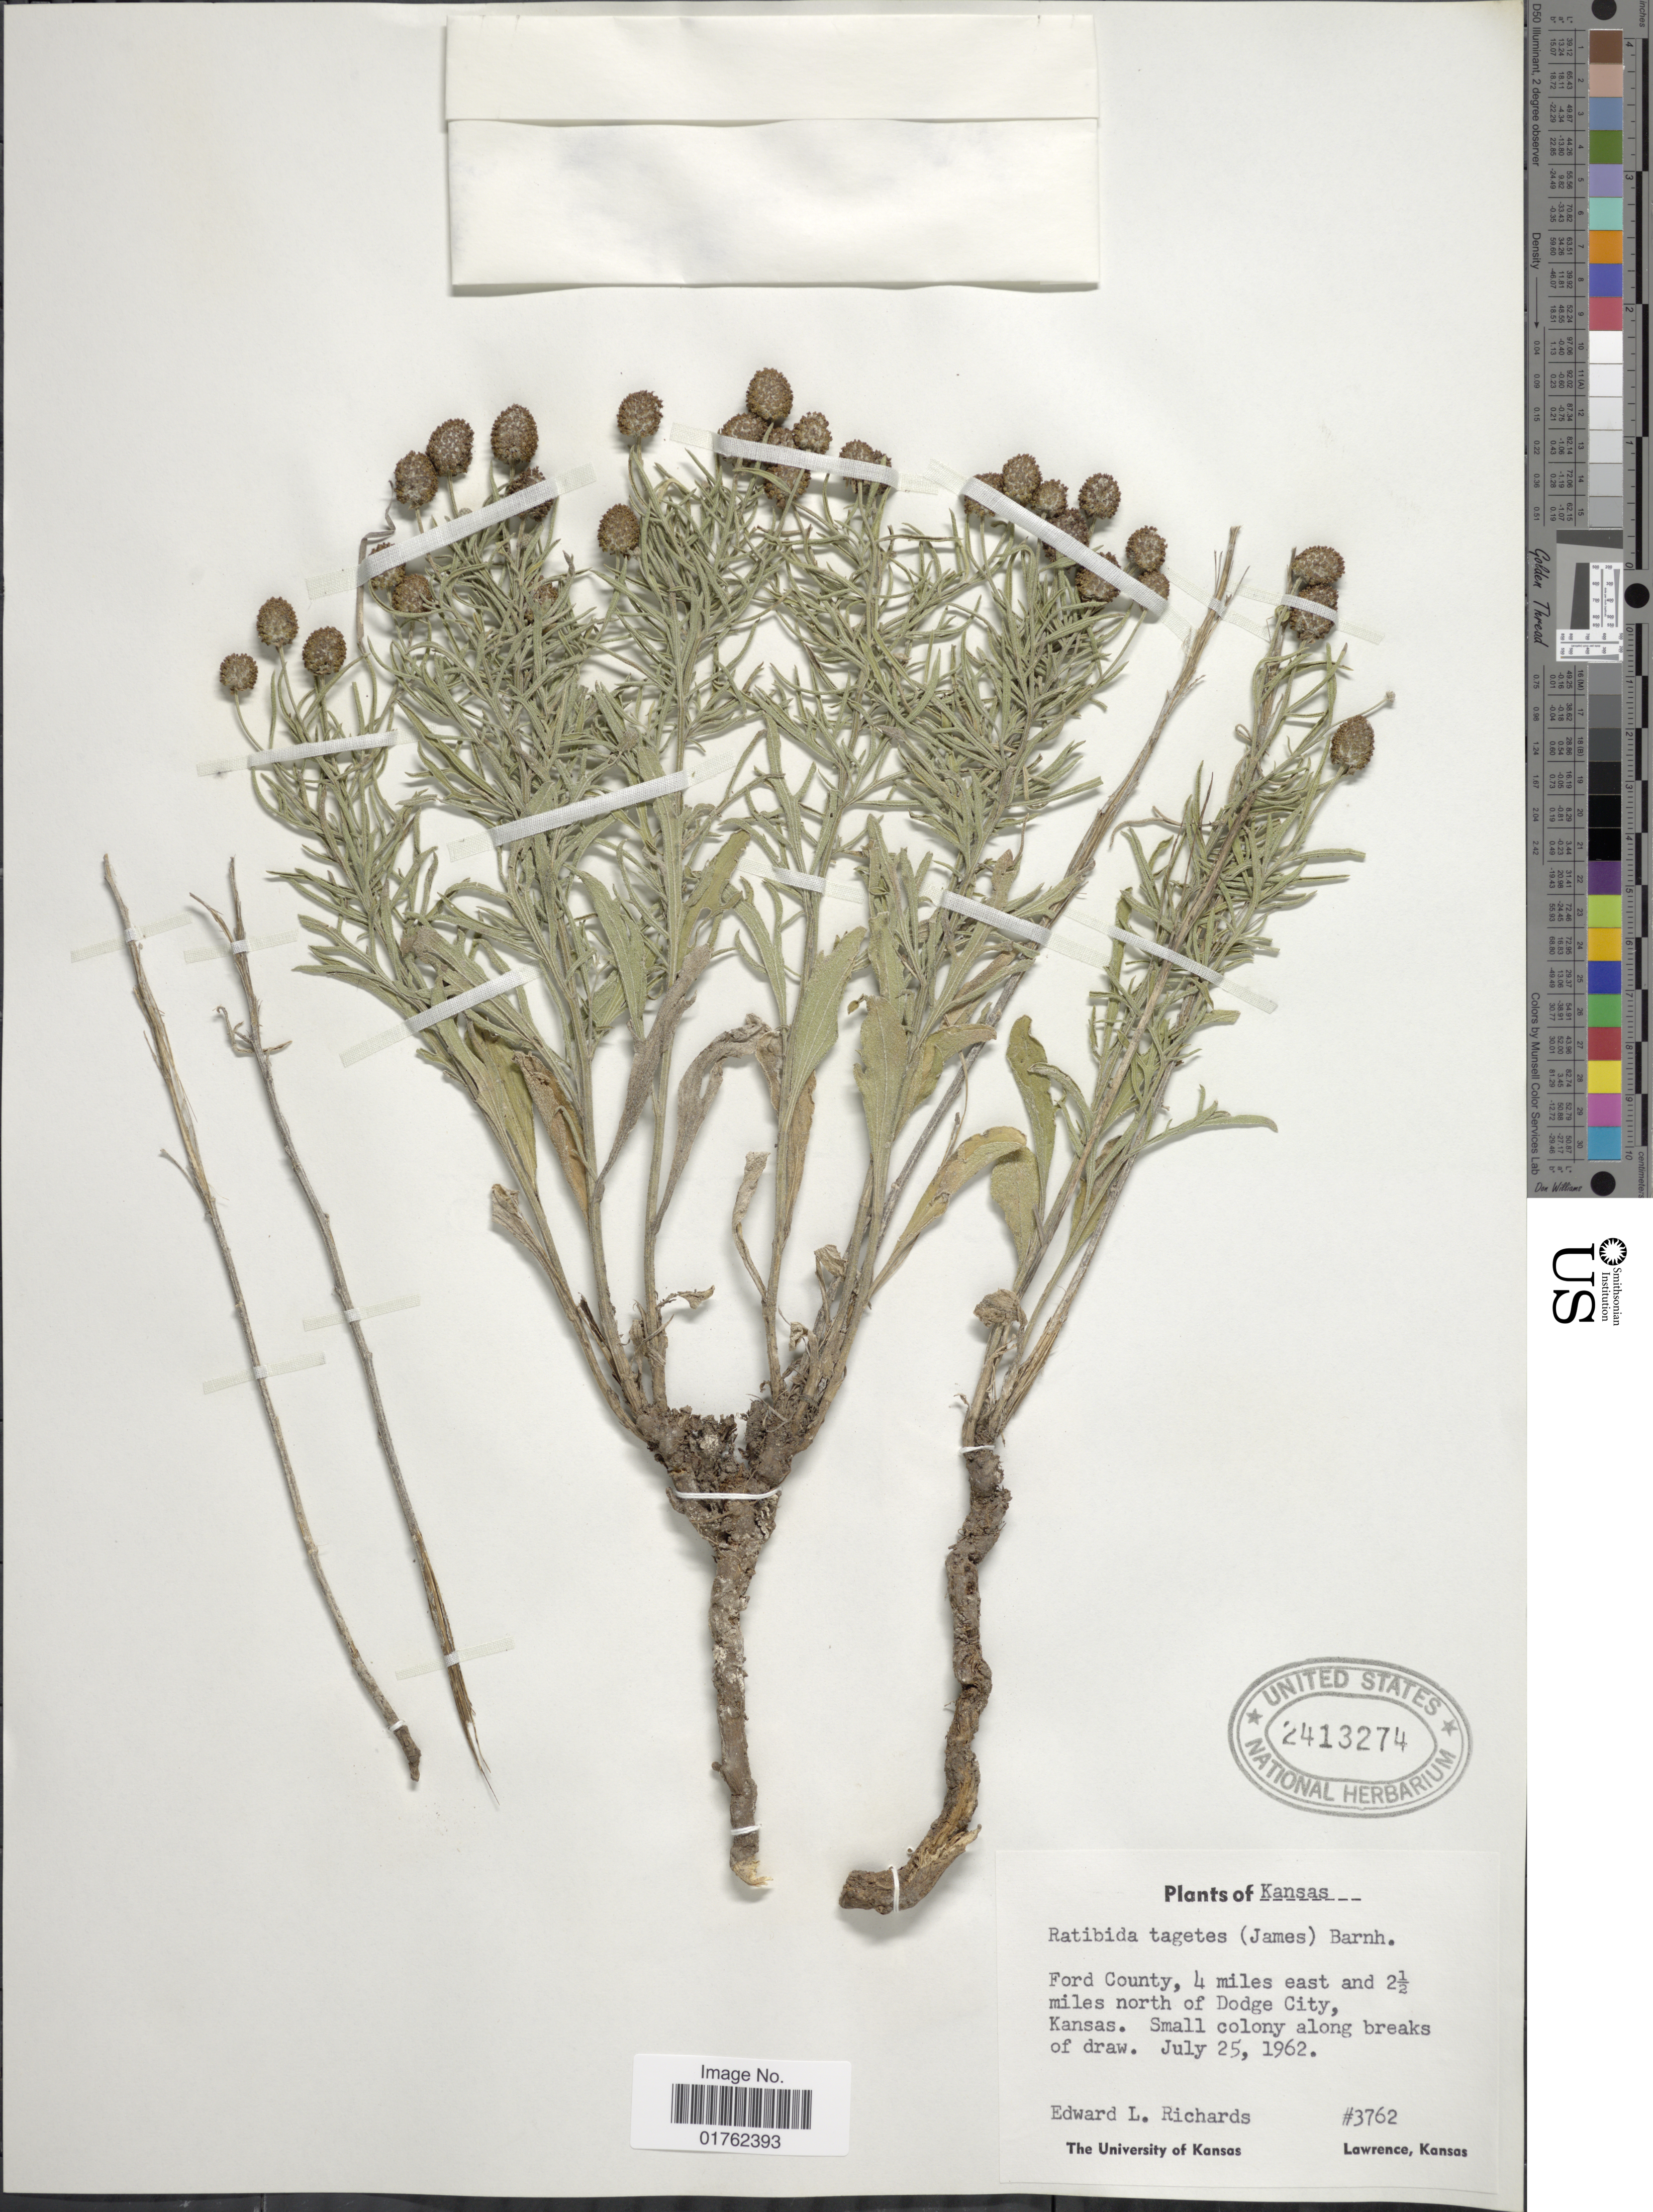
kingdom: Plantae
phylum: Tracheophyta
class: Magnoliopsida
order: Asterales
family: Asteraceae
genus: Ratibida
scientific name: Ratibida tagetes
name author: (James) Barnhart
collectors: E. Richards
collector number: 3762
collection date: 1962-07-25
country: United States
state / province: Kansas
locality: Ford County, 4 miles east and 2 1/2 miles north of Dodge City, Kansas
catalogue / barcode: US 2413274